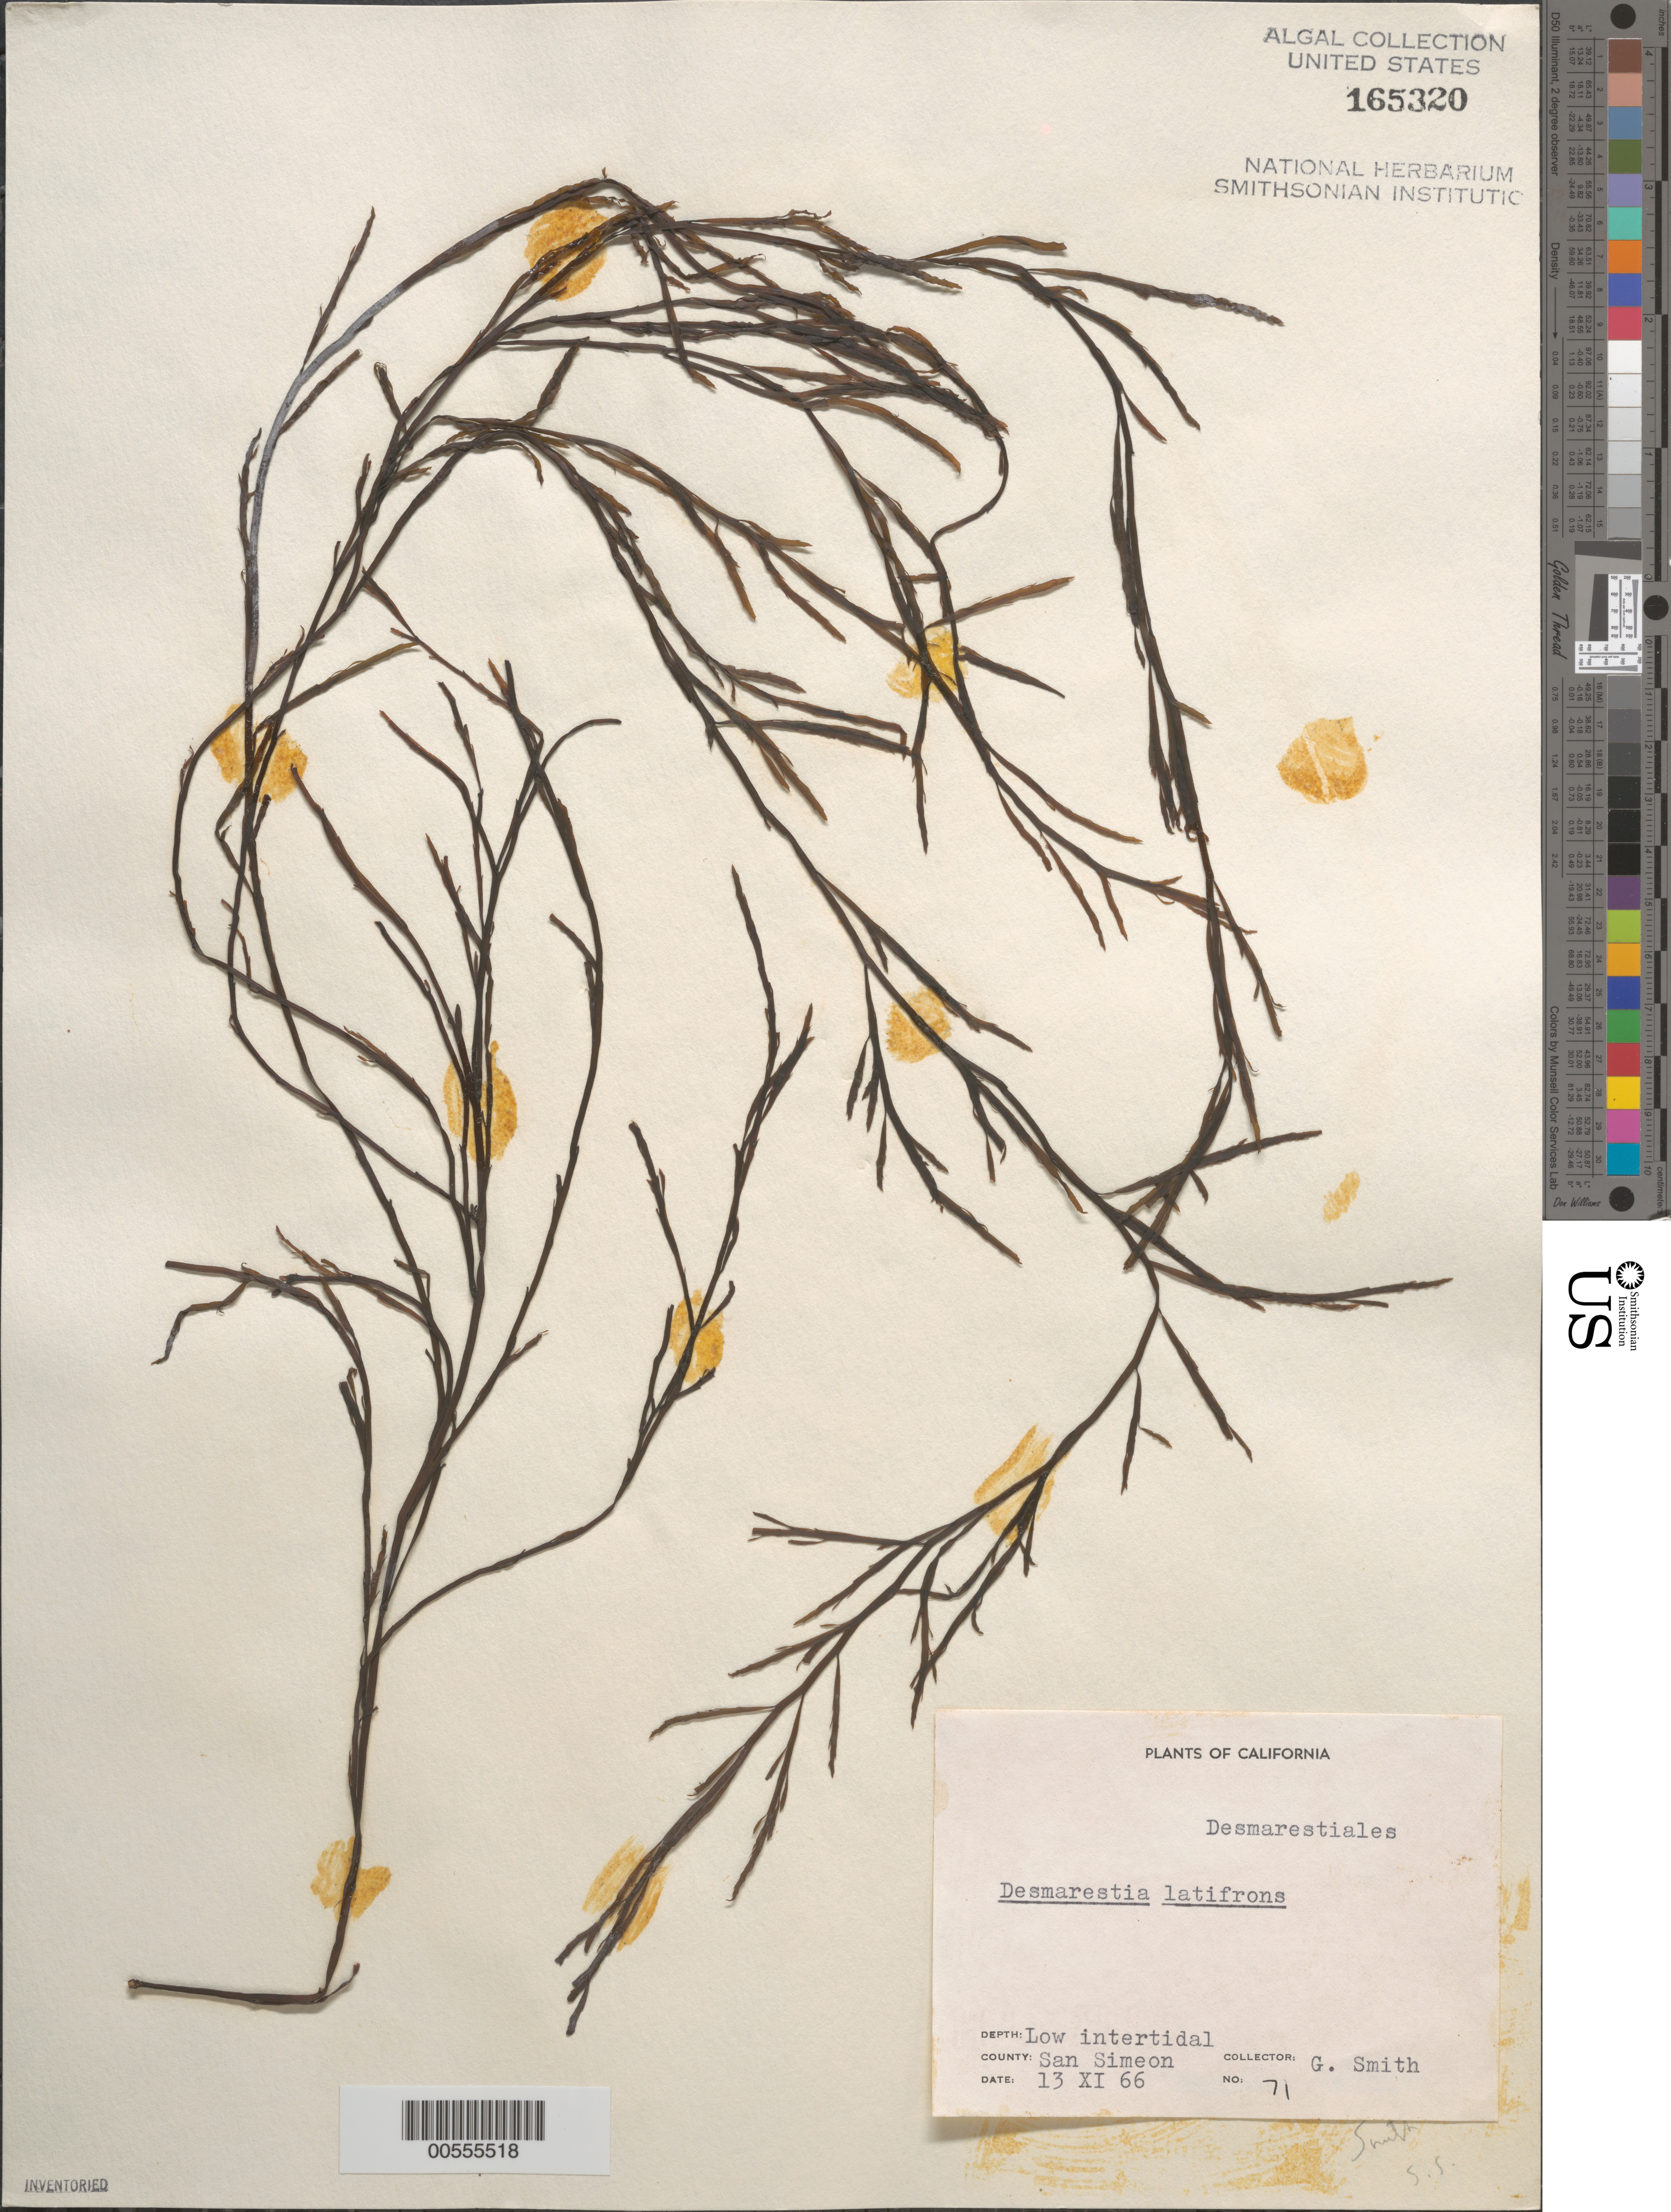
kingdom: Chromista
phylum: Ochrophyta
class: Phaeophyceae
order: Desmarestiales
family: Desmarestiaceae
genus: Desmarestia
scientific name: Desmarestia latifrons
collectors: G. Smith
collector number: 71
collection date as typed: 13 Nov 1966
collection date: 1966-11-13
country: United States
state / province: California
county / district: San Luis Obispo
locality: San Simeon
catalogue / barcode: US 165320